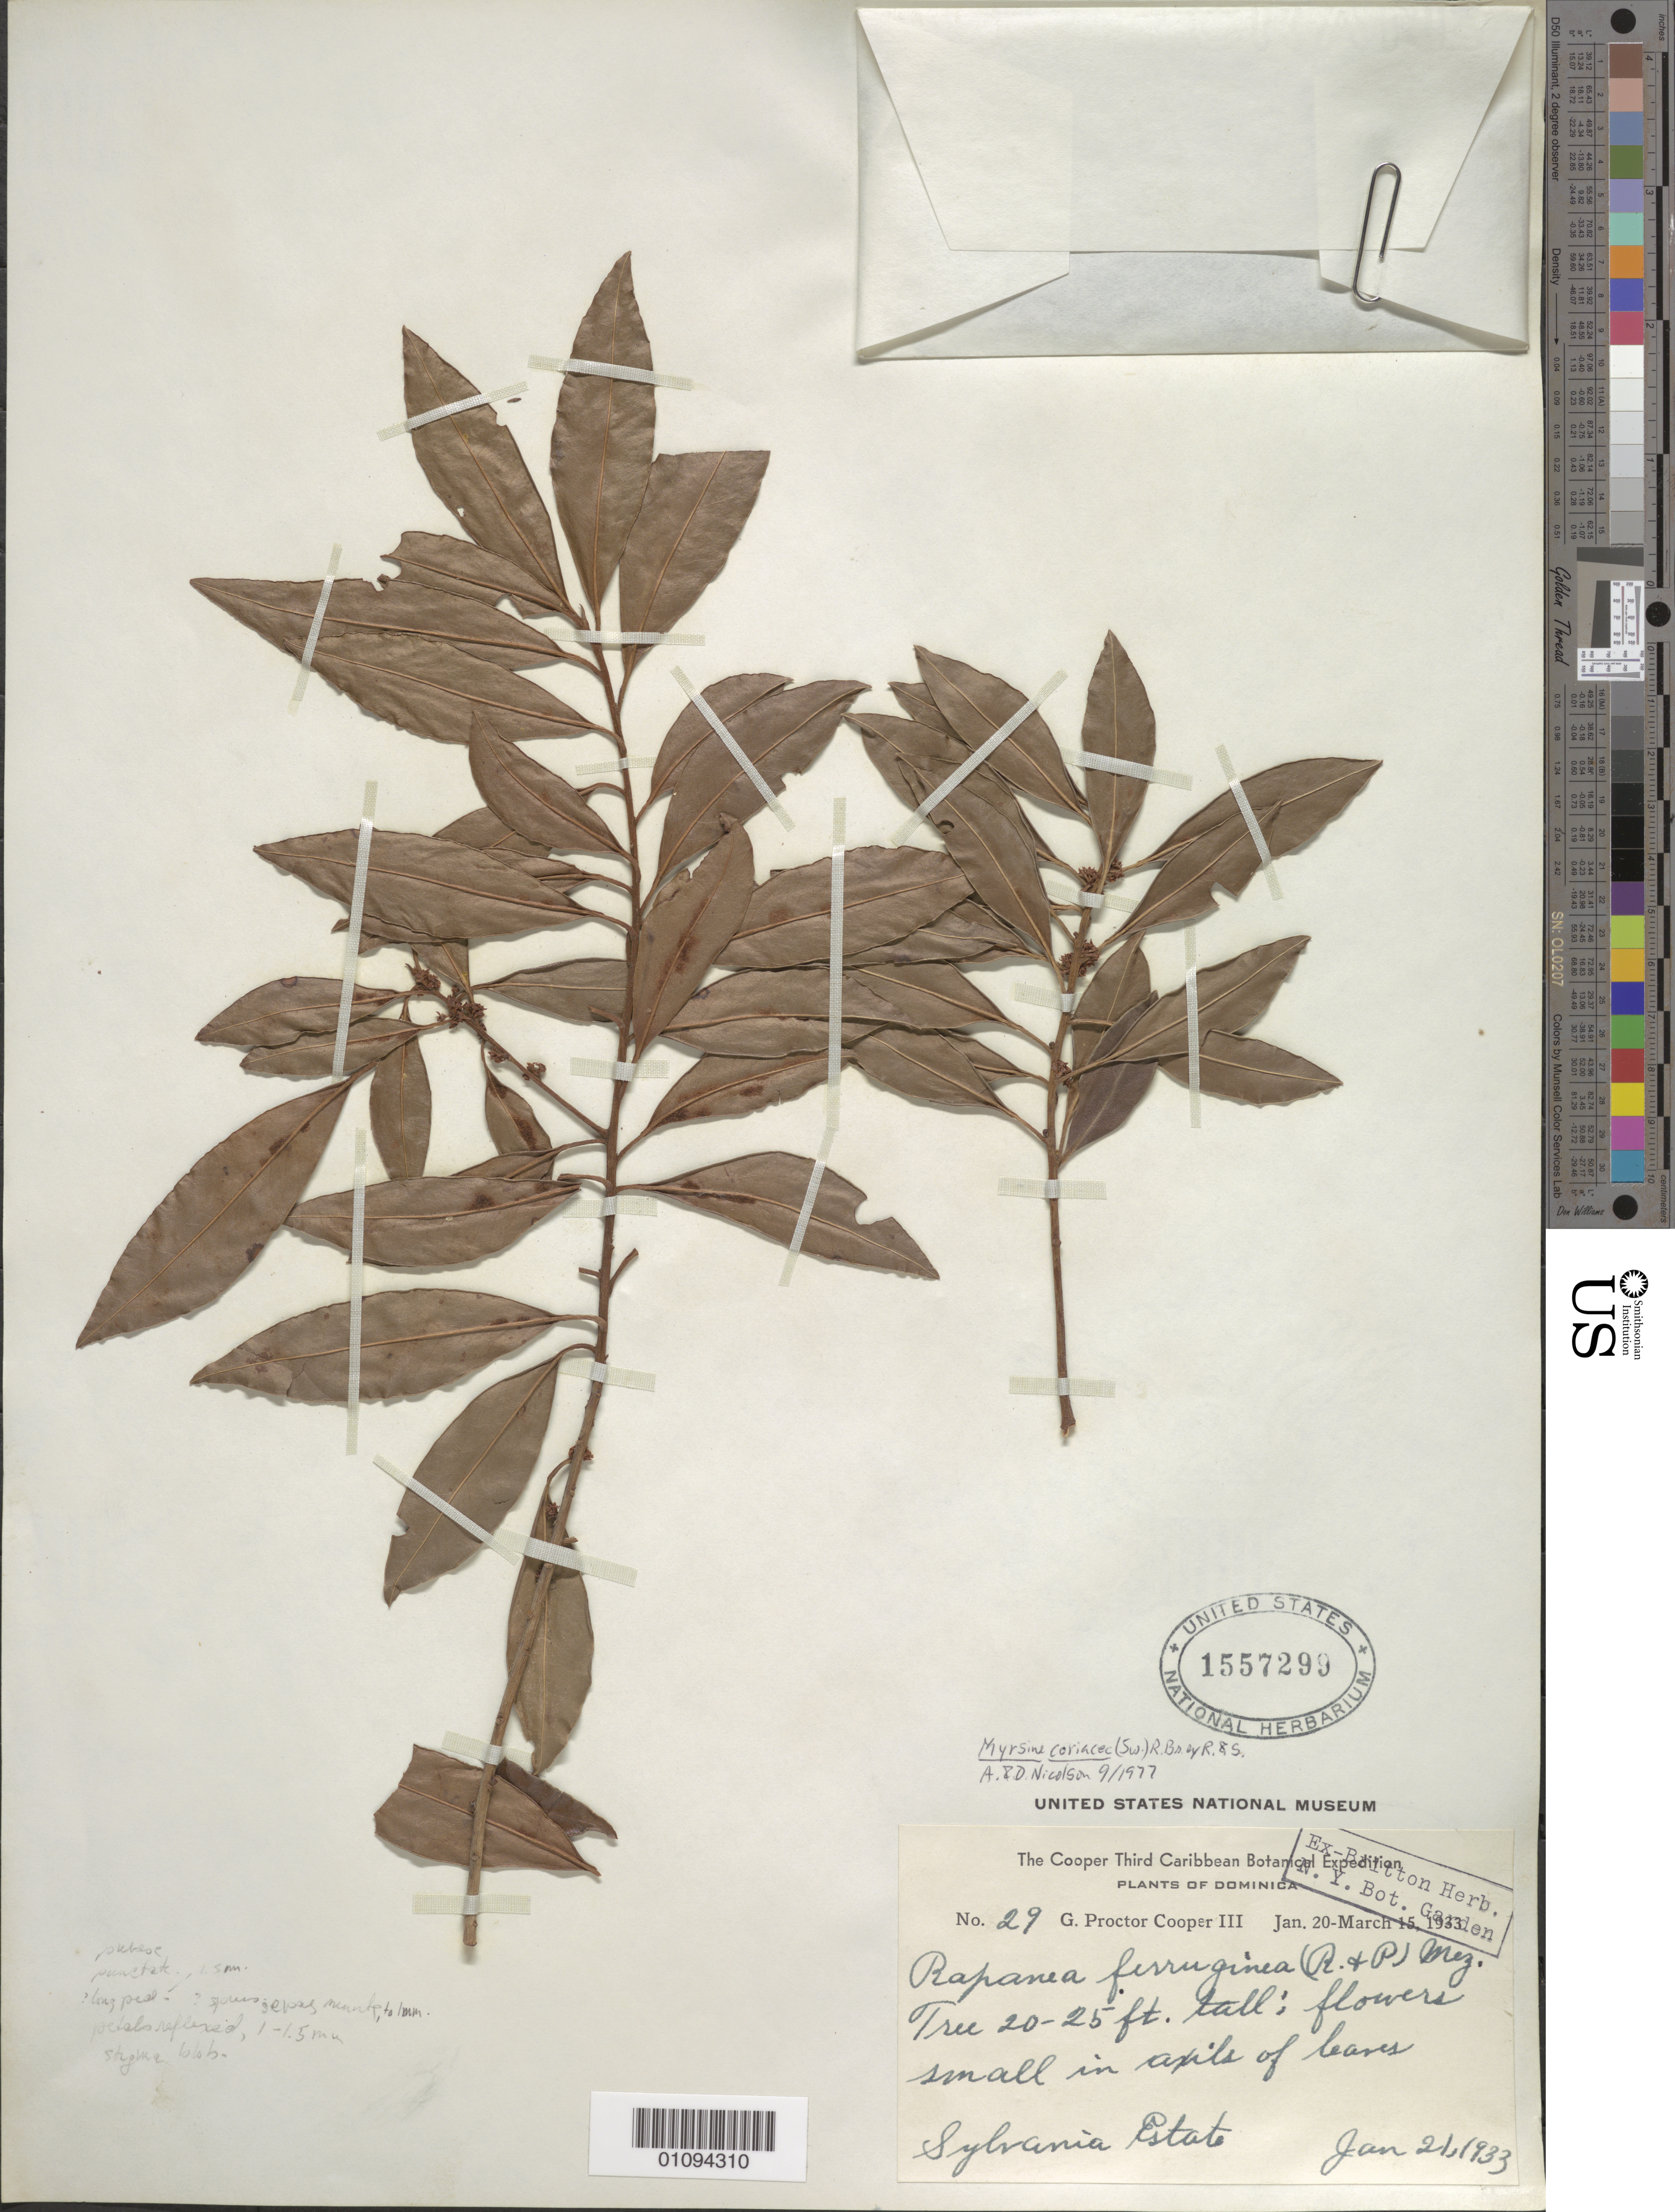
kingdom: Plantae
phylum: Tracheophyta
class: Magnoliopsida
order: Ericales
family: Primulaceae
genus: Myrsine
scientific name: Myrsine coriacea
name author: (Sw.) R. Br. ex Roem. & Schult.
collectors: G. Cooper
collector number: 29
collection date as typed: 21 Jan 1933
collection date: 1933-01-21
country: Dominica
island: Dominica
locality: Sylvania Estate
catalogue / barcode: US 1557299